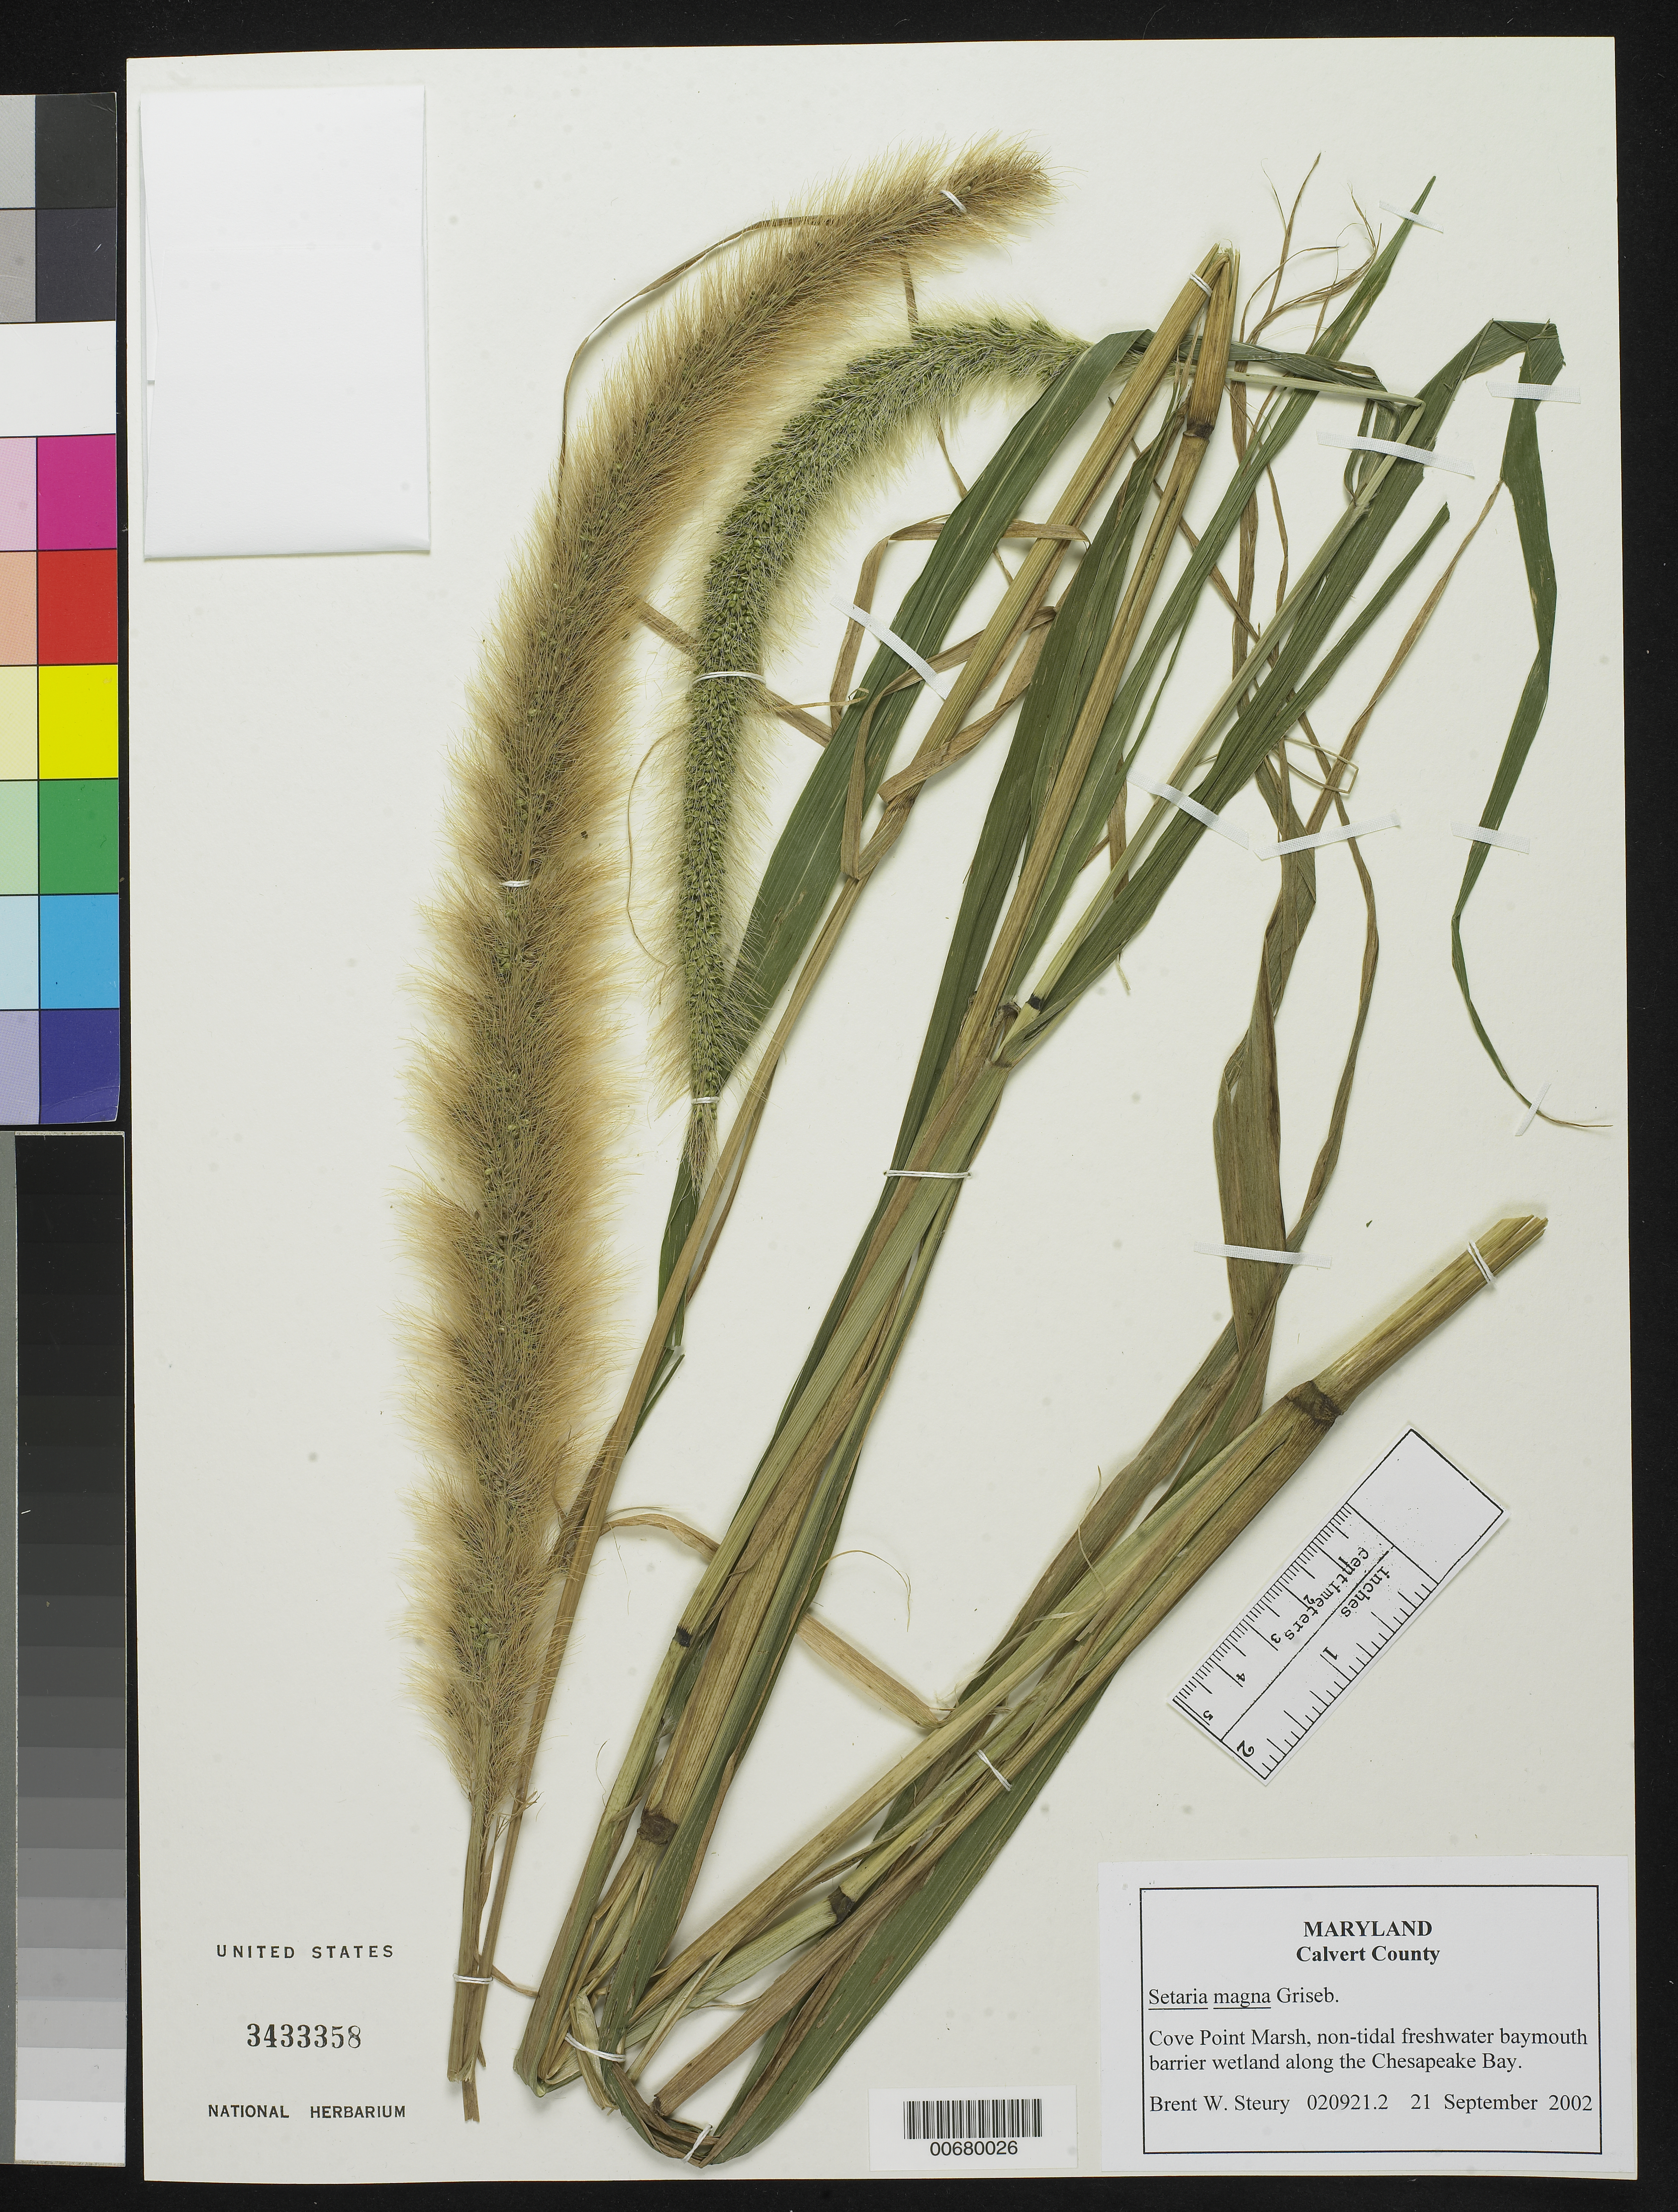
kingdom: Plantae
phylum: Tracheophyta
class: Liliopsida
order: Poales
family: Poaceae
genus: Setaria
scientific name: Setaria magna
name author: Griseb.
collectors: B. Steury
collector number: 020921.2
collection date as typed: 21 September 2002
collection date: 2002-09-21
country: United States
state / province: Maryland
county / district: Calvert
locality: Cove Point Marsh, along the Chesapeake Bay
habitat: Non-tidal freshwater baymouth barrier wetland.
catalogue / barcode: US 3433358